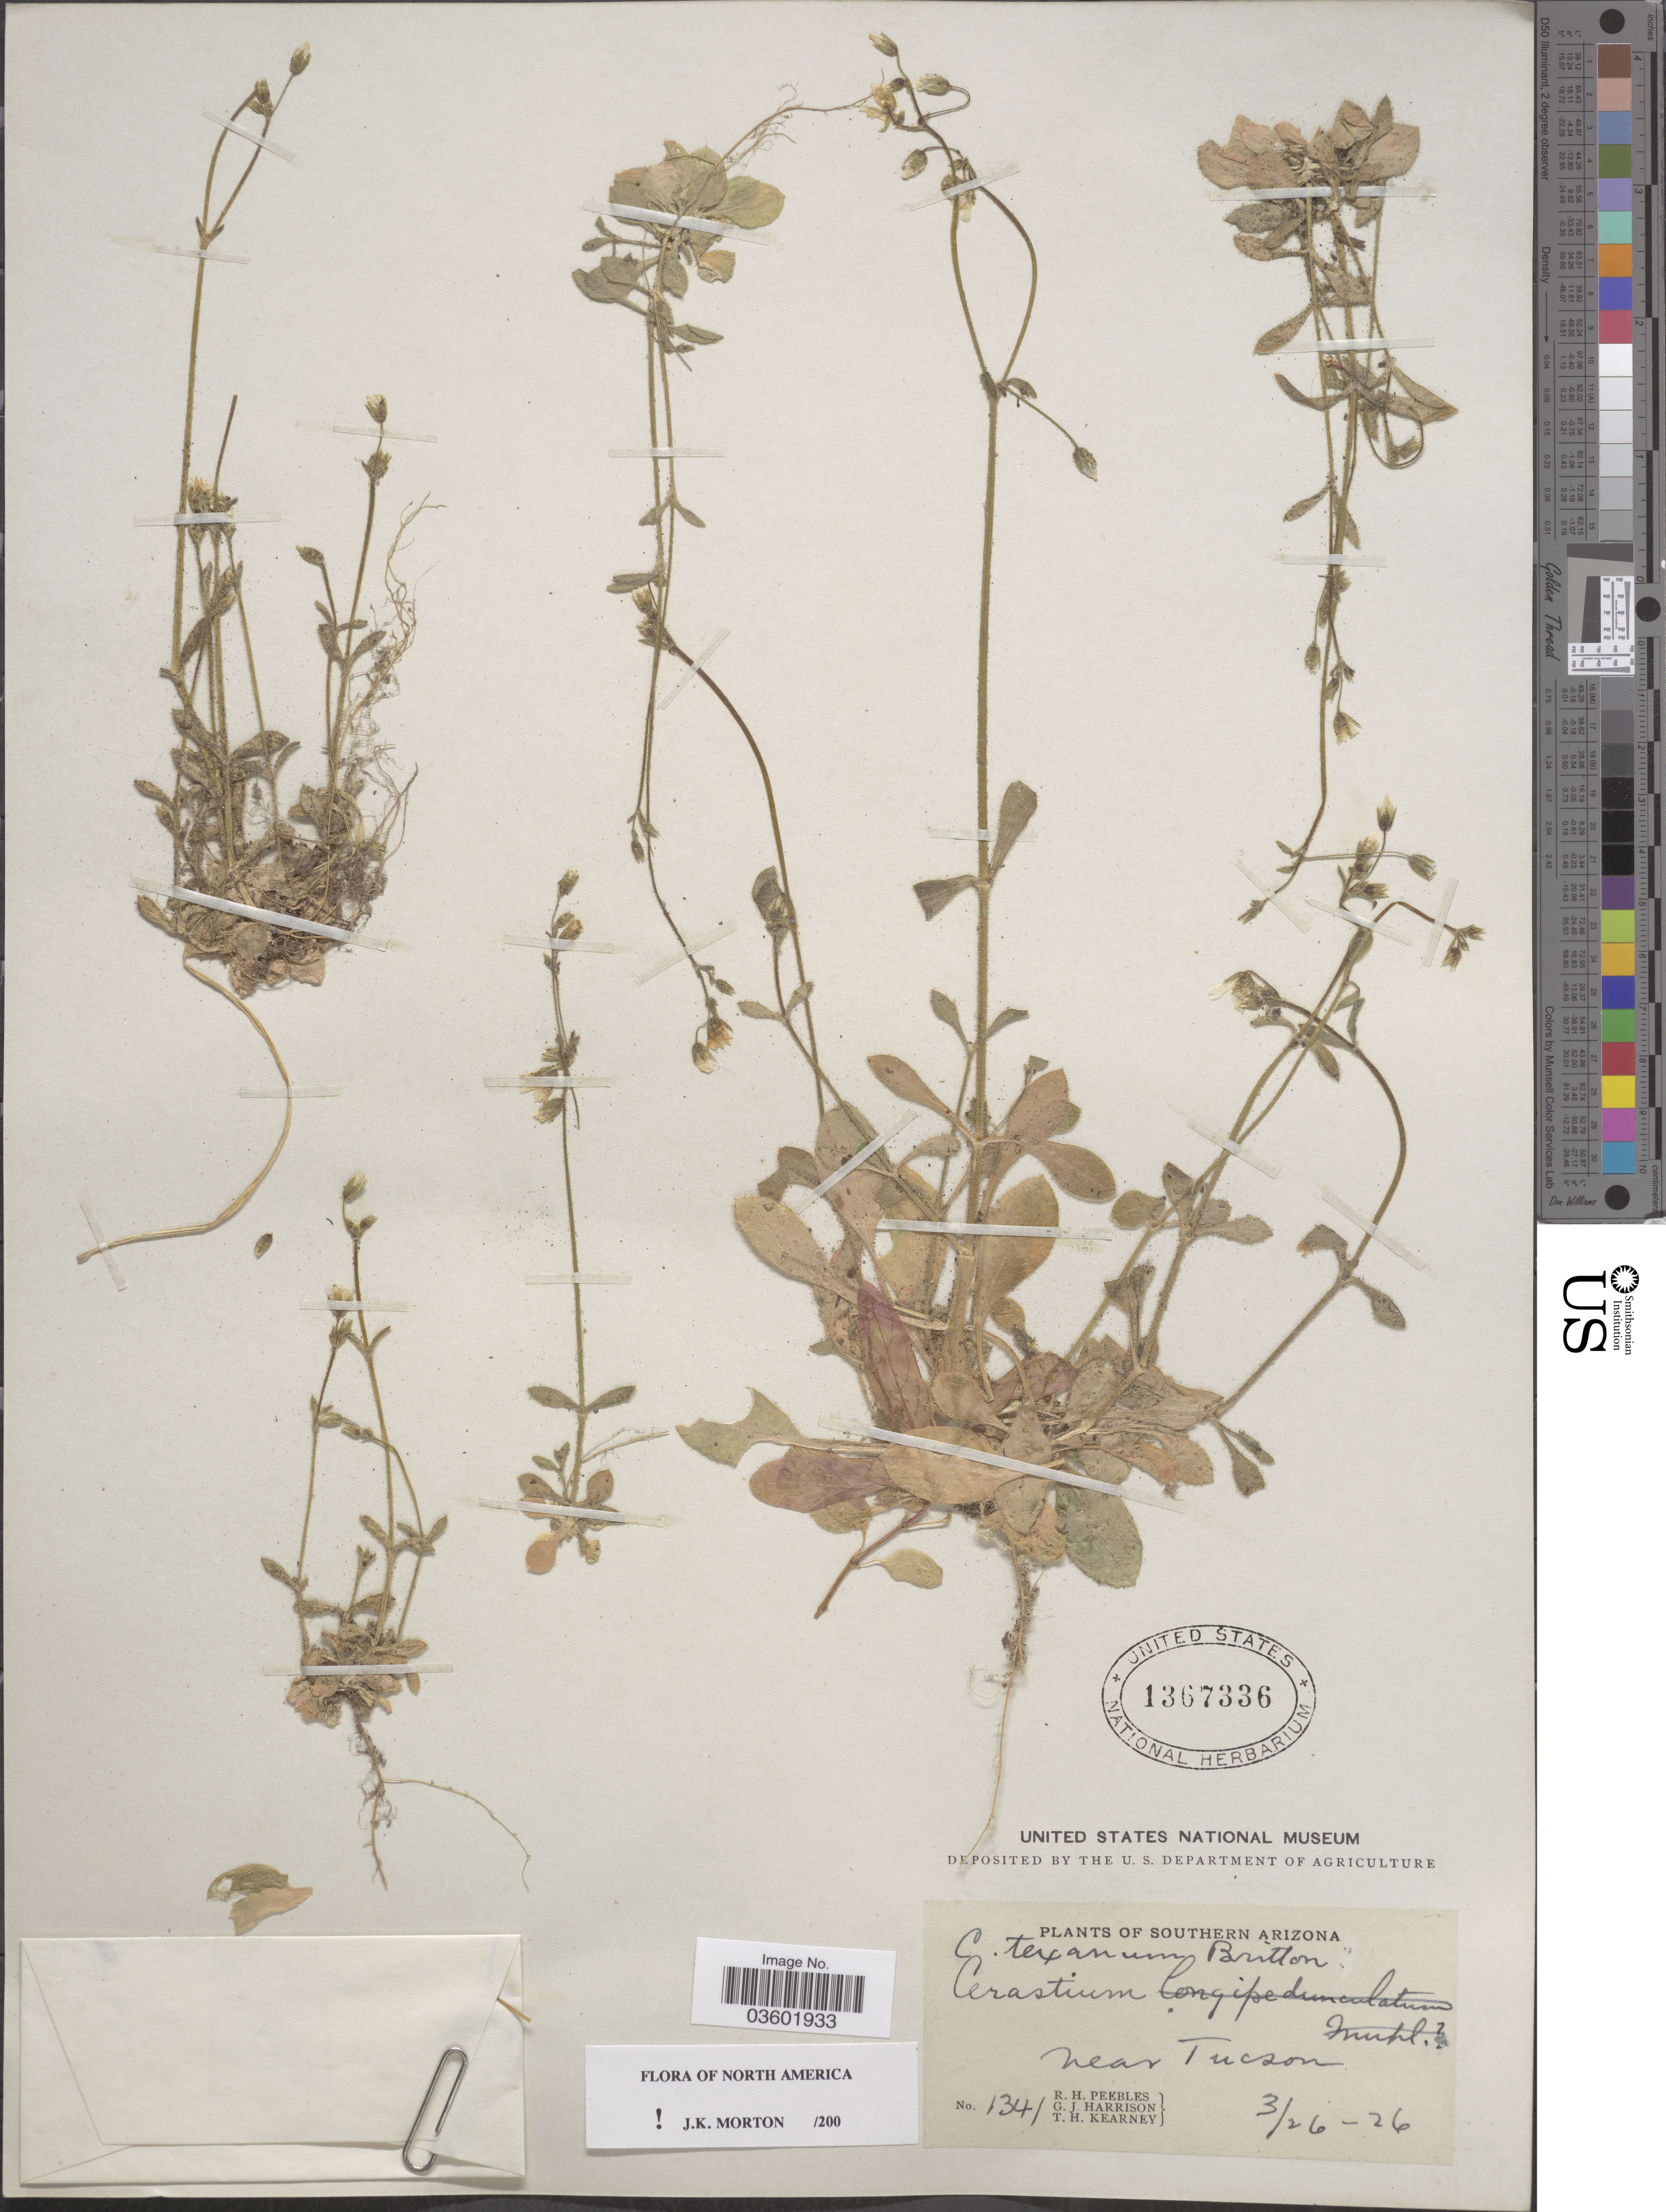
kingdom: Plantae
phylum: Tracheophyta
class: Magnoliopsida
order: Caryophyllales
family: Caryophyllaceae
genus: Cerastium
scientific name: Cerastium texanum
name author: Britton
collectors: R. H. Peebles, G. J. Harrison & T. H. Kearney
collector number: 1341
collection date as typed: Transcribed d/m/y: 26/3/26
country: United States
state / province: Arizona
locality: Southern Arizona, near Tucson.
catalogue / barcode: US 1367336